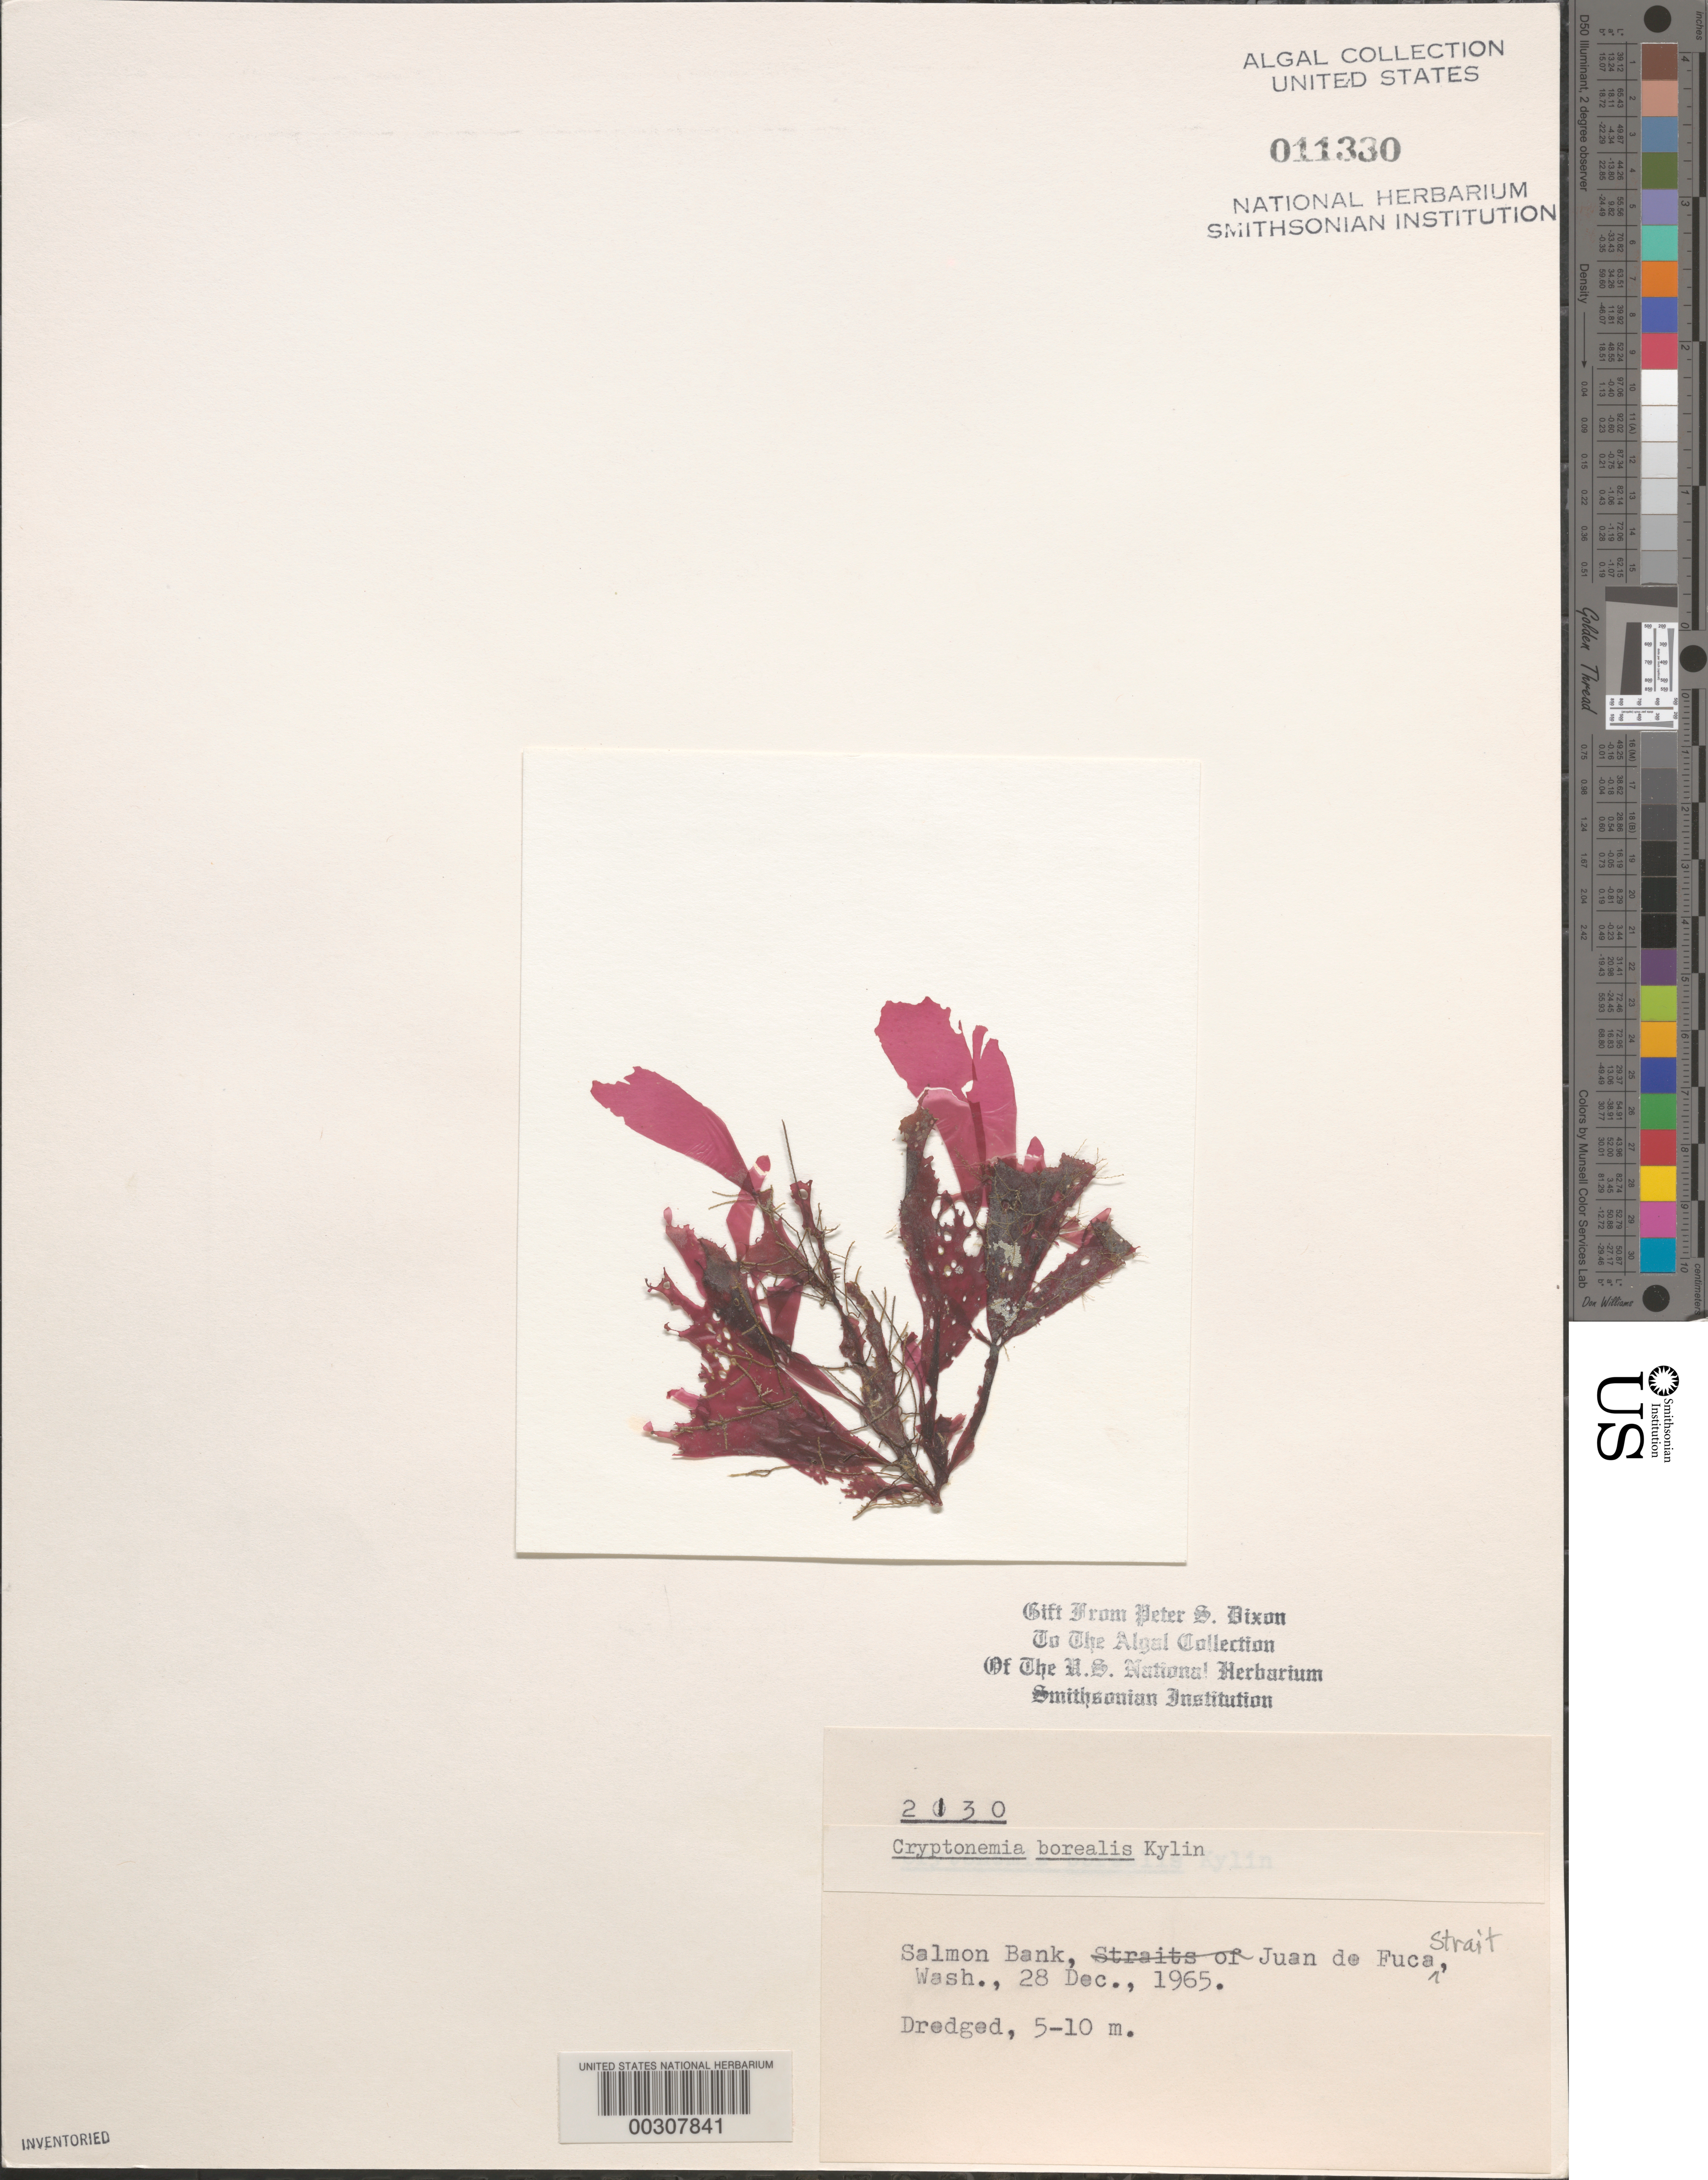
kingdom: Plantae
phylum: Rhodophyta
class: Florideophyceae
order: Halymeniales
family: Halymeniaceae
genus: Cryptonemia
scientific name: Cryptonemia borealis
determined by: Dixon, P. S.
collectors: P. S. Dixon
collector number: PSD 2130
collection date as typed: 28 Dec 1965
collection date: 1965-12-28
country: United States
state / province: Washington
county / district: San Juan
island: San Juan Islands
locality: Salmon Bank, Strait of Juan de Fuca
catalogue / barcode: US 11330